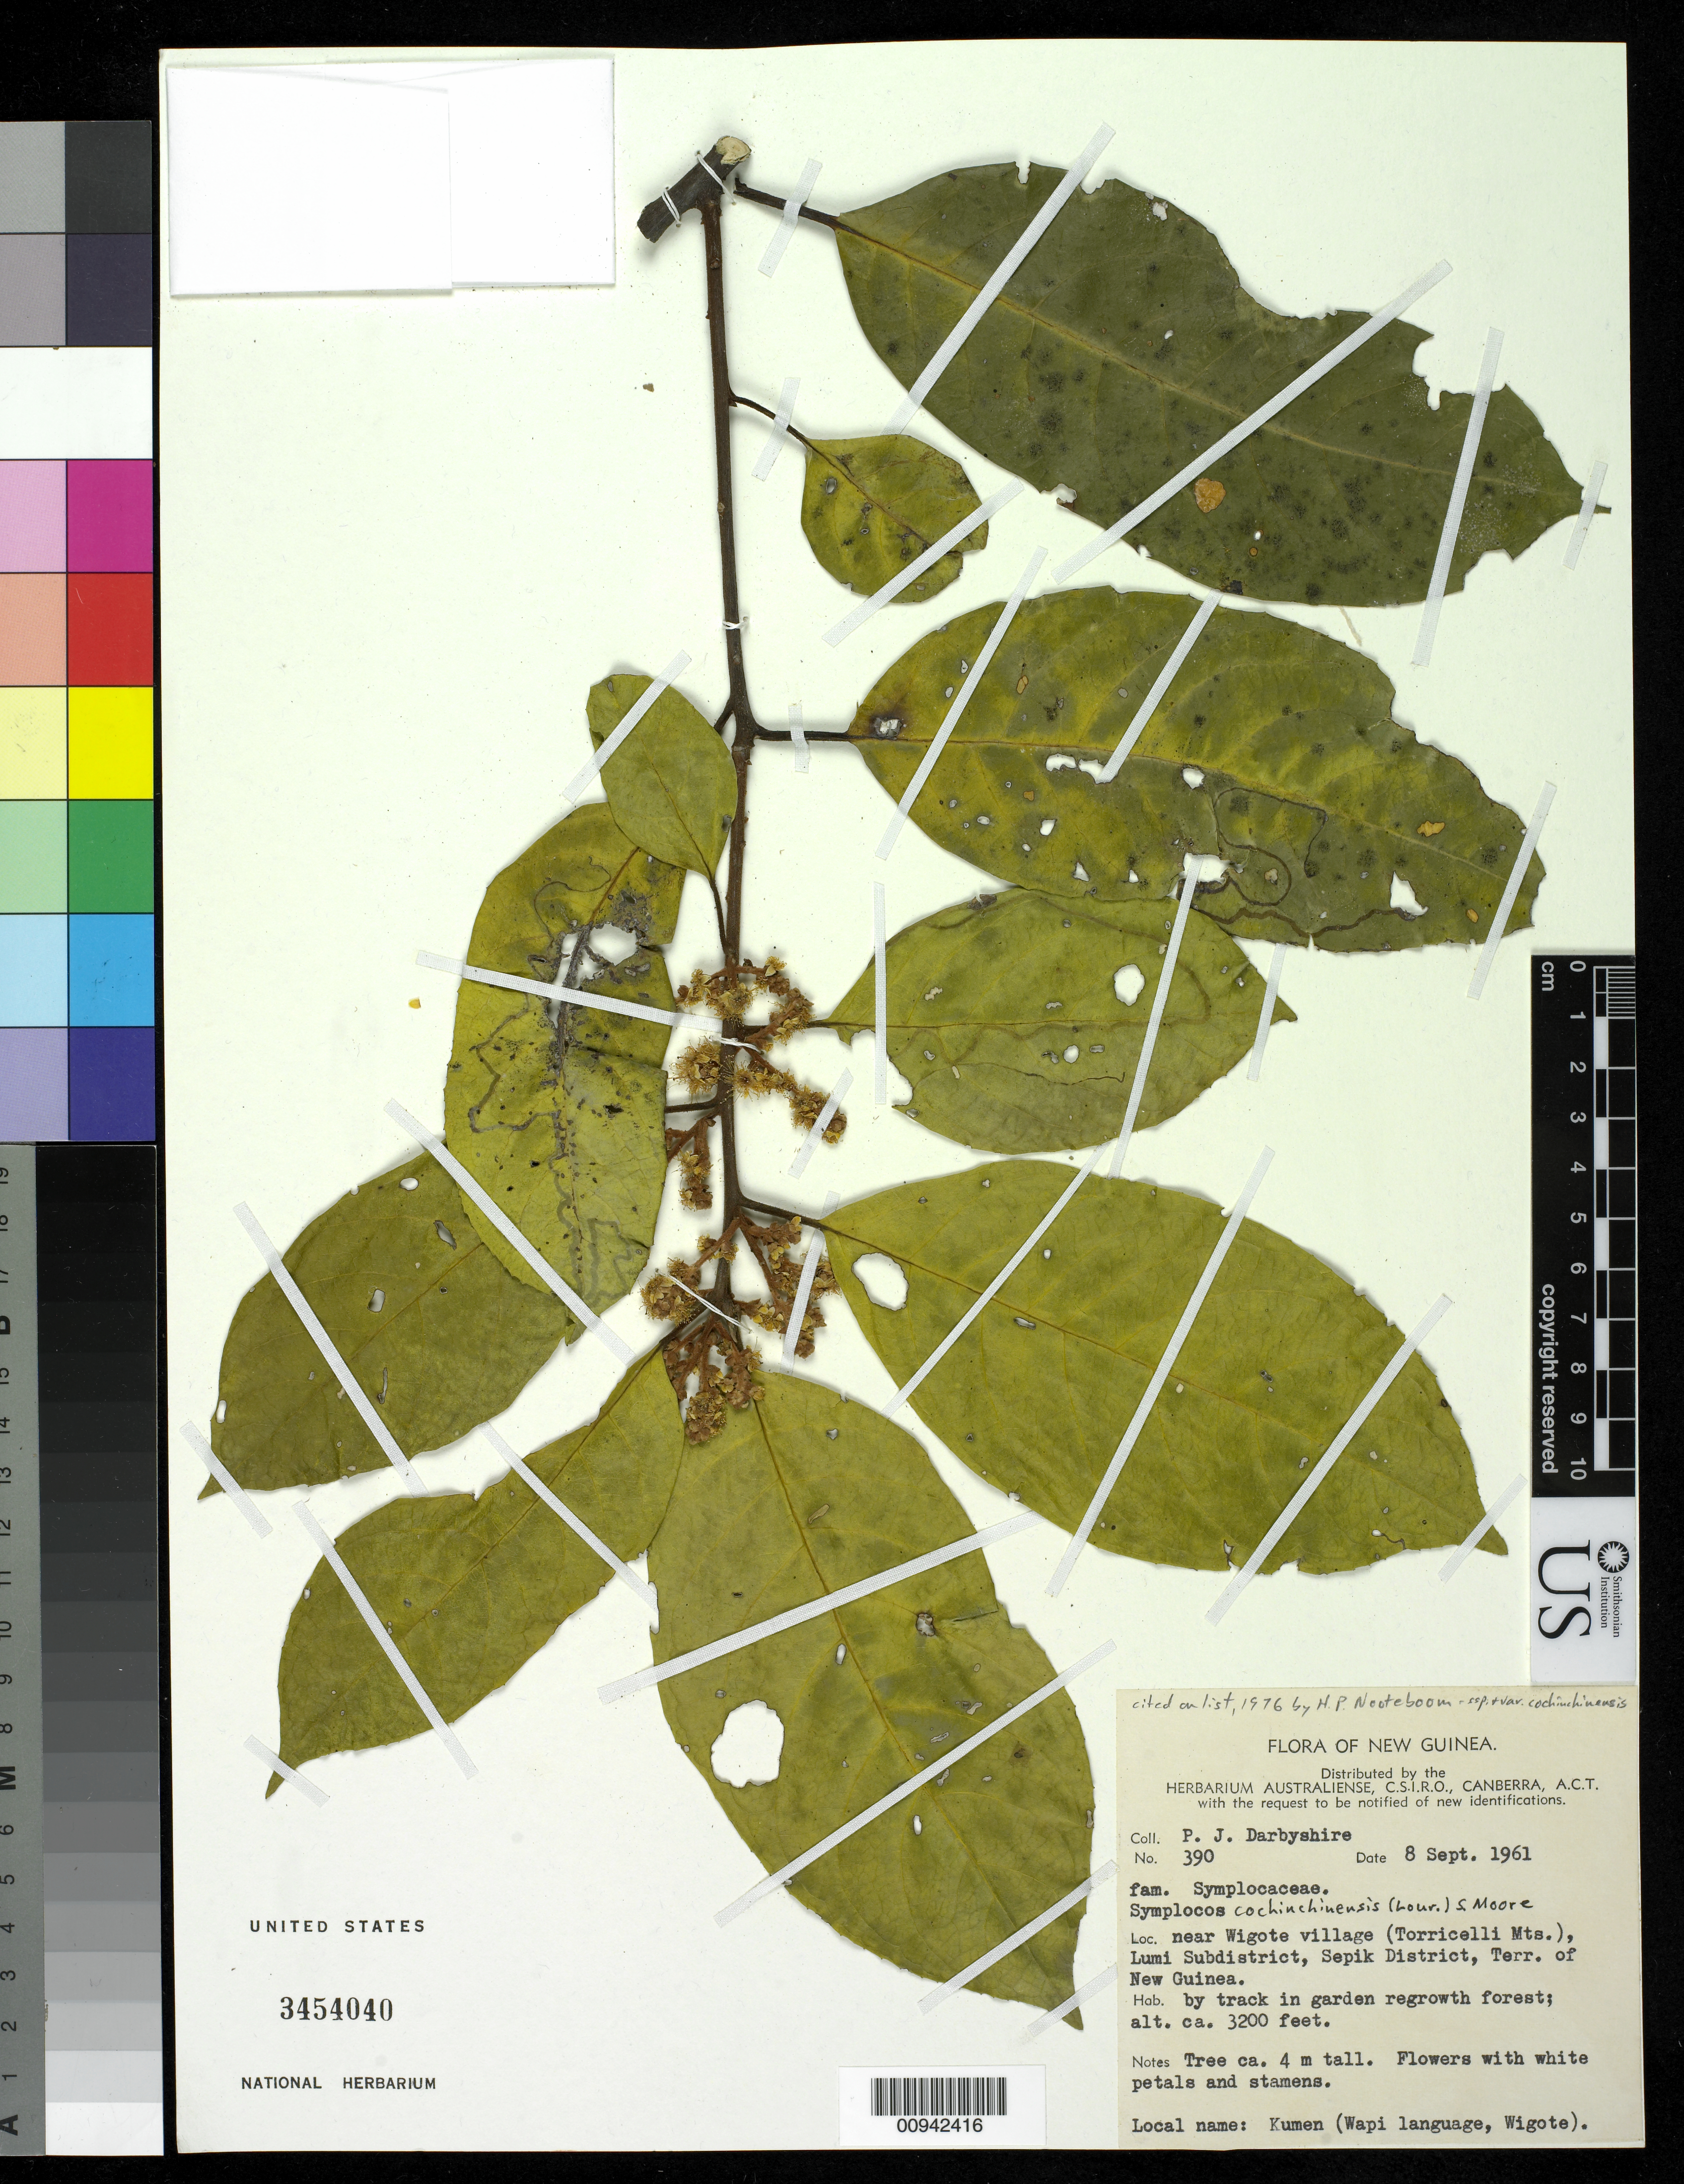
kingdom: Plantae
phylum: Tracheophyta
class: Magnoliopsida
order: Ericales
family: Symplocaceae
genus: Symplocos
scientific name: Symplocos cochinchinensis var. cochinchinensis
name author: (Lour.) S. Moore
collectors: P. Darbyshire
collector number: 390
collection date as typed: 08 Sep 1961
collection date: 1961-09-08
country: Papua New Guinea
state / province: Sandaun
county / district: Lumi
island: New Guinea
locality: near Wigote village (Torricelli Mts.), Lumi Subdistrict, Sepik District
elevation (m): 975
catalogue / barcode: US 3454040